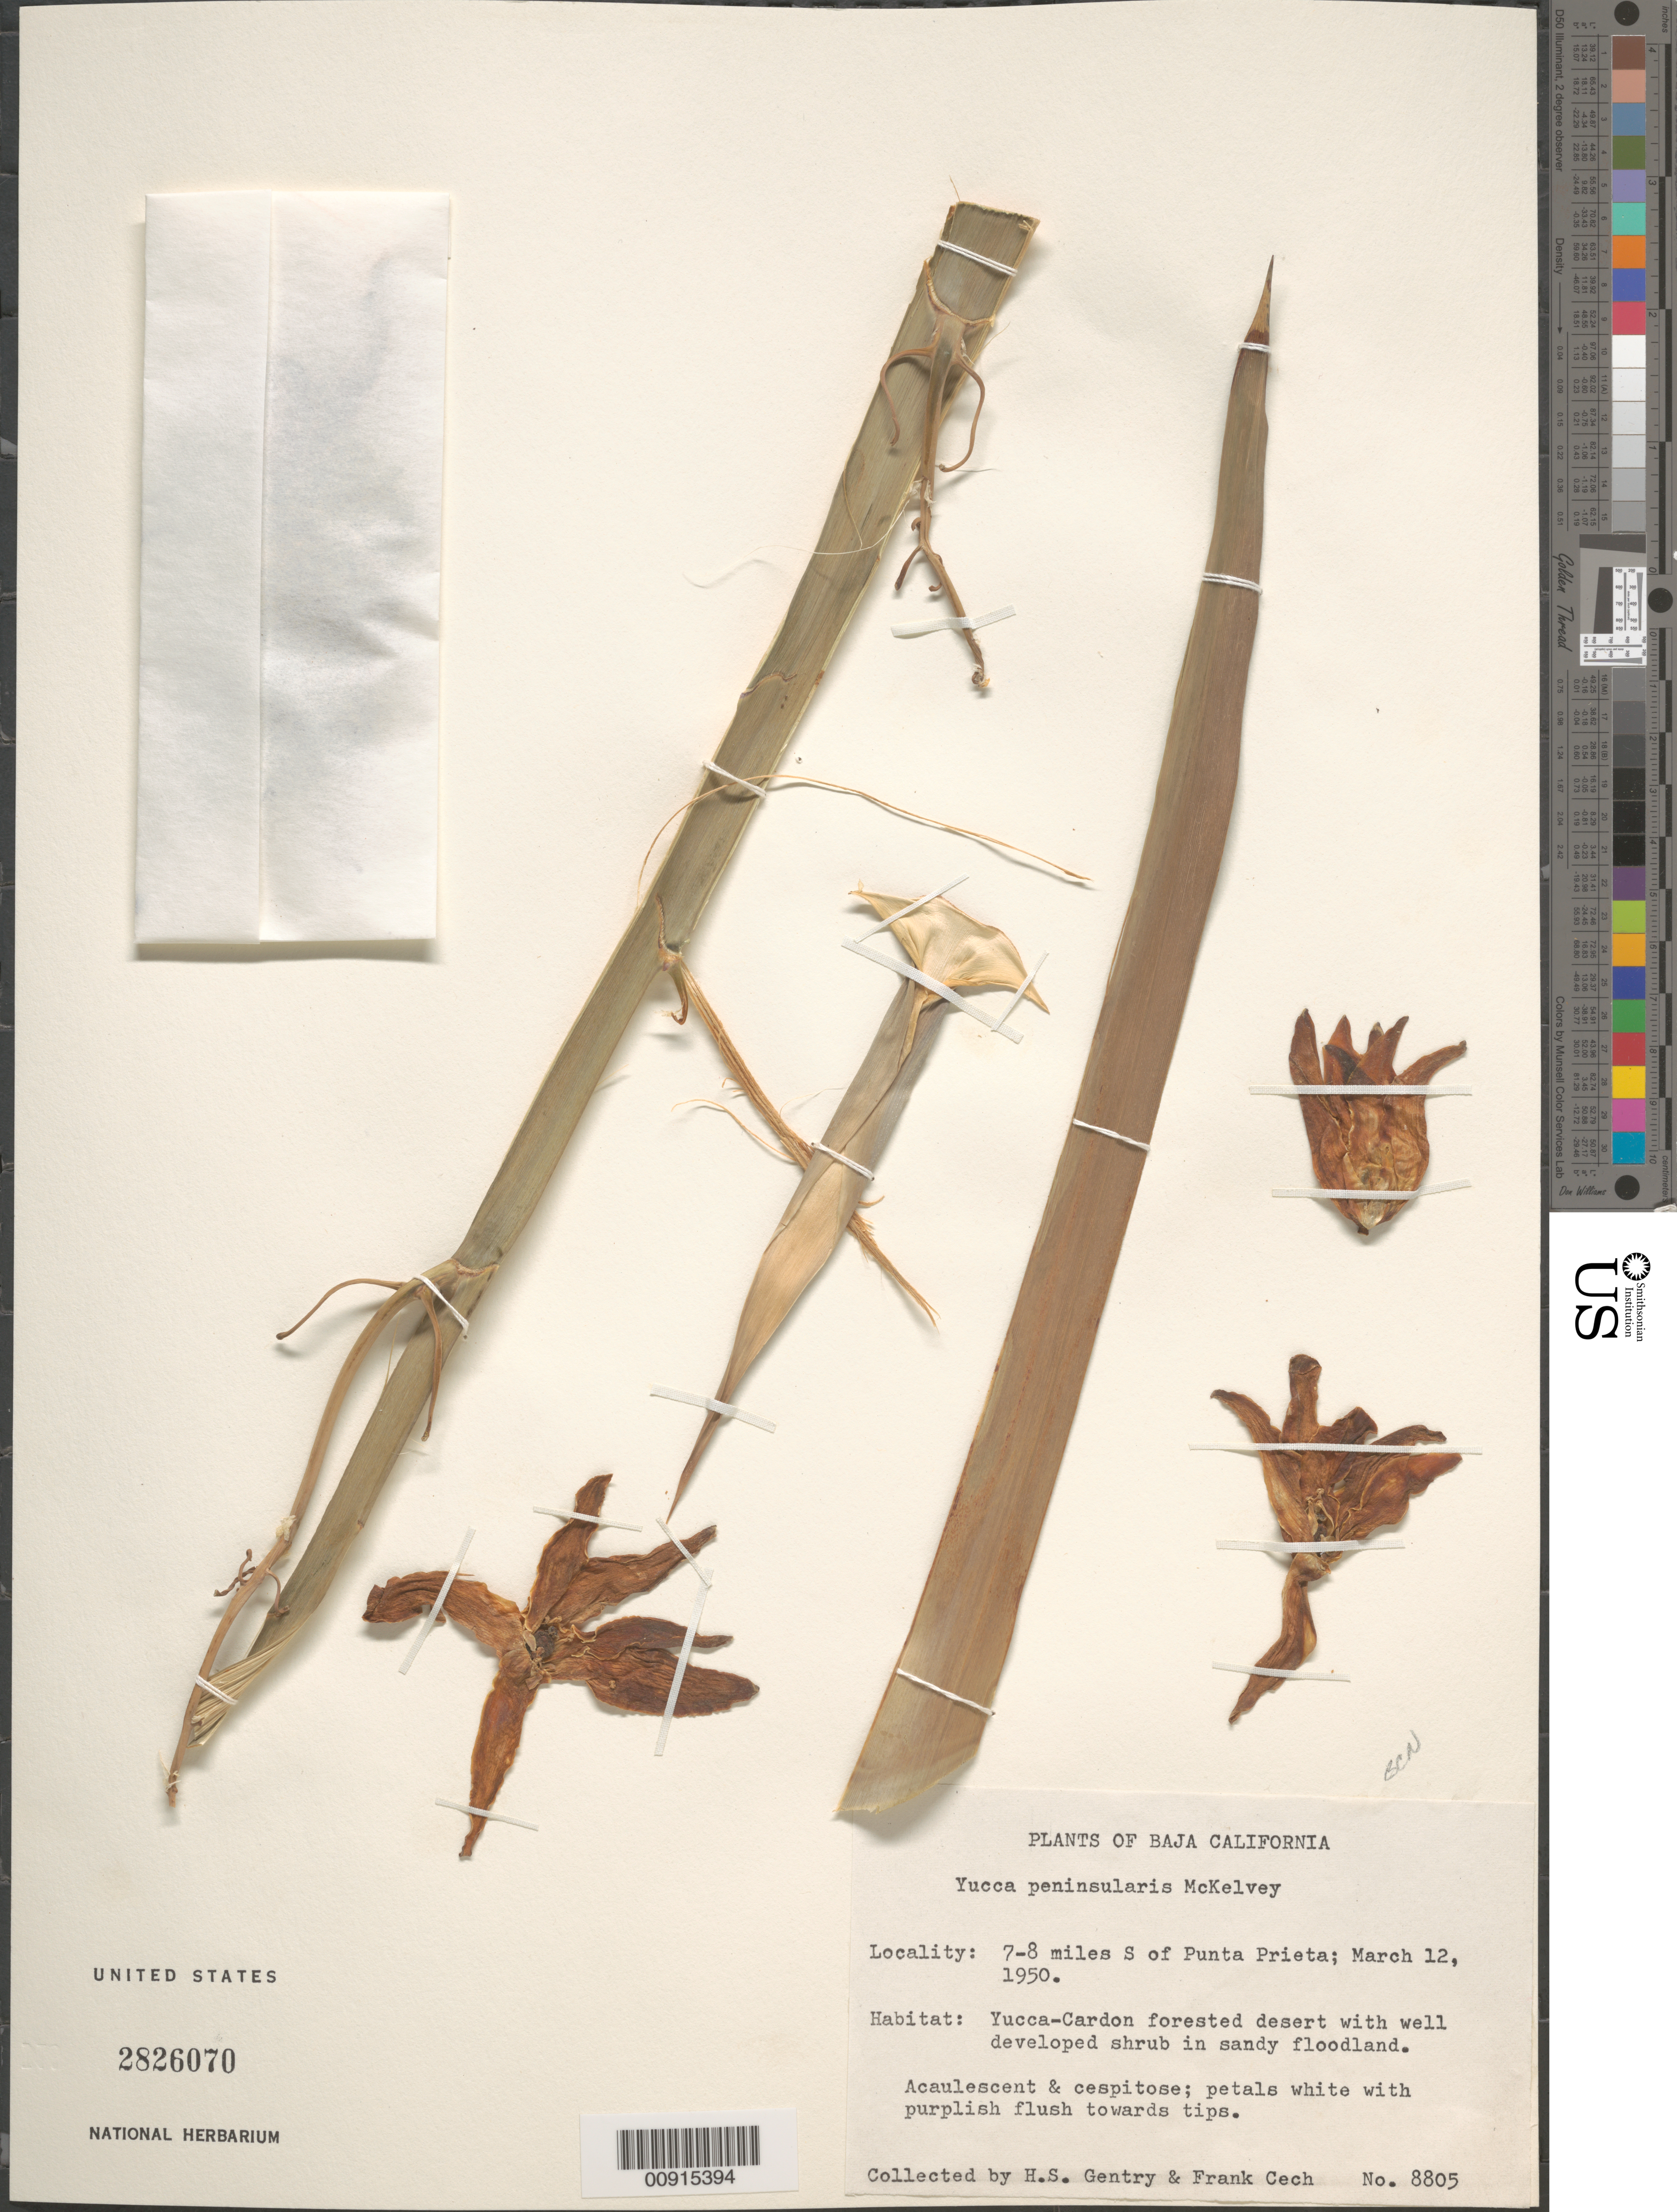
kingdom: Plantae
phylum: Tracheophyta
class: Liliopsida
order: Asparagales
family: Asparagaceae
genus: Yucca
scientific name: Yucca peninsularis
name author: McKelvey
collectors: H. S. Gentry & F. Cech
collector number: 8805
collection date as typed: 12 Mar 1950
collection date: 1950-03-12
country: Mexico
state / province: Baja California Norte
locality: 7-8 miles S of Punta Prieta. Baja California.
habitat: Yucca-Cardon forested desert with well developed shrub in sandy floodland.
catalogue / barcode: US 2826070